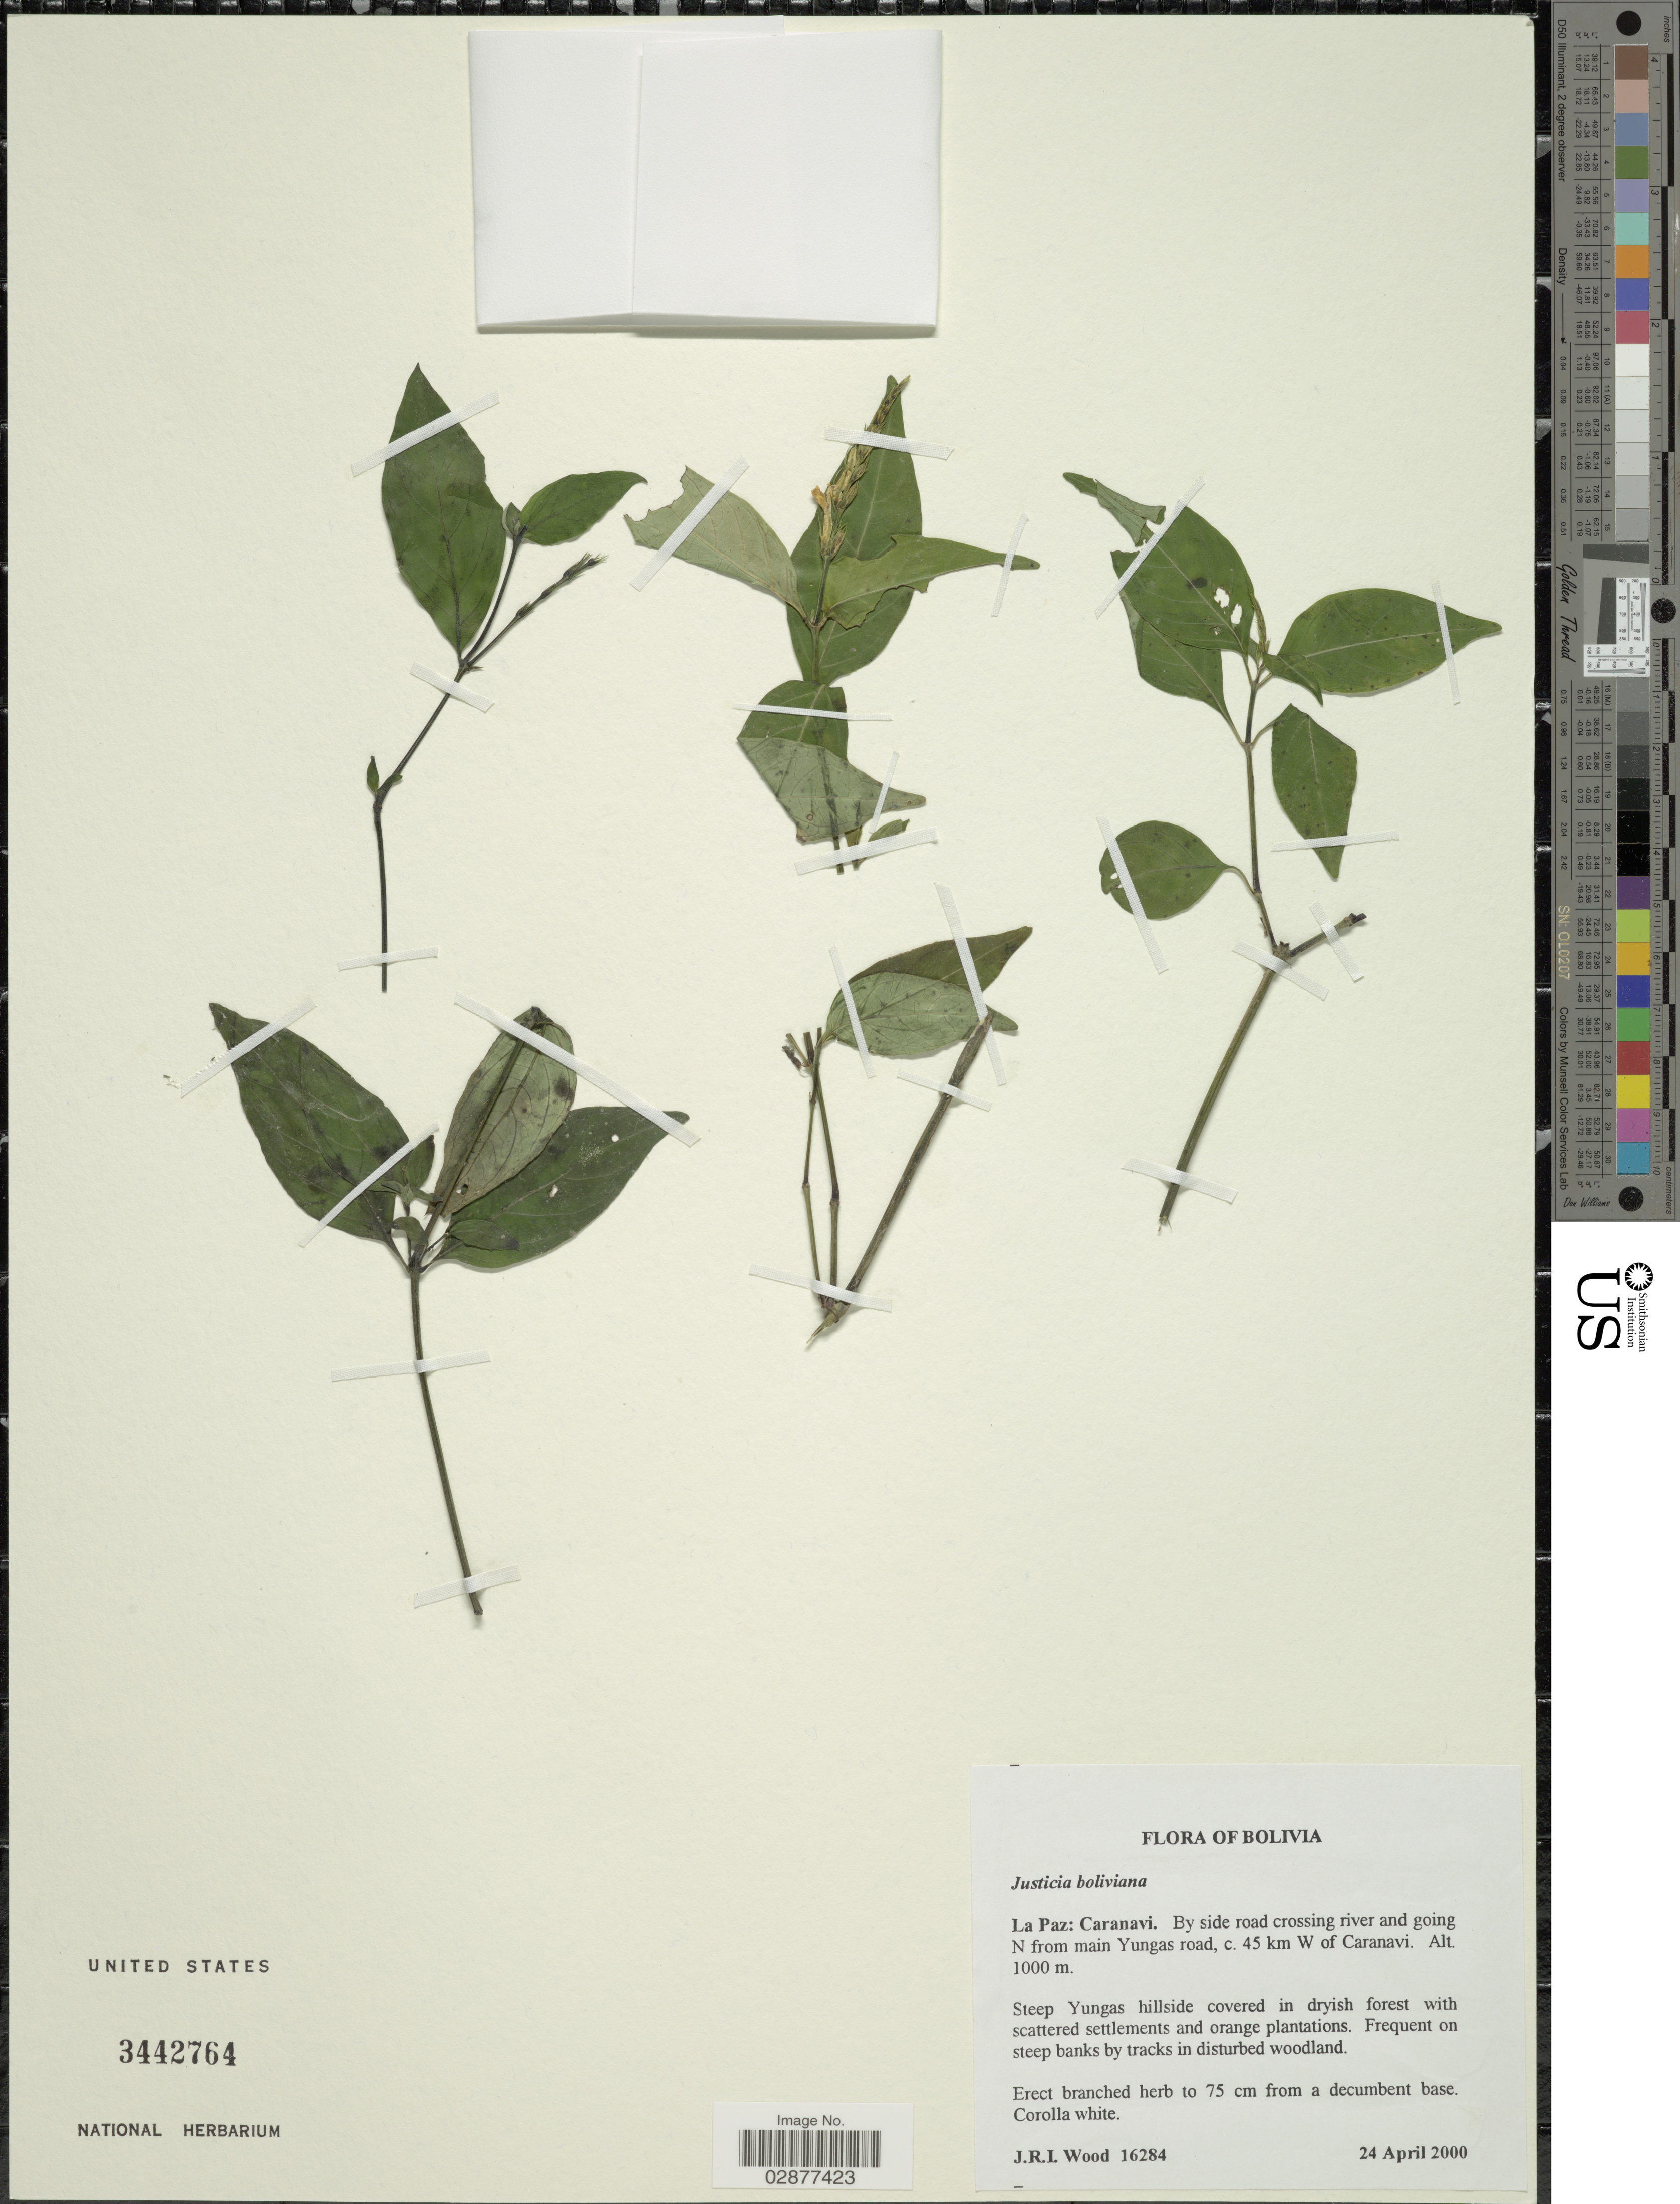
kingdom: Plantae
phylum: Tracheophyta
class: Magnoliopsida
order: Lamiales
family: Acanthaceae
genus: Justicia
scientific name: Justicia boliviana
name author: Rusby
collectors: J. R. I. Wood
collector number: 16284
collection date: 2000-04-24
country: Bolivia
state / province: La Paz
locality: Caranavi. By side road crossing river and going N from main Yungas road, c. 45 km W of Caranavi.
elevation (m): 1000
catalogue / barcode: US 3442764